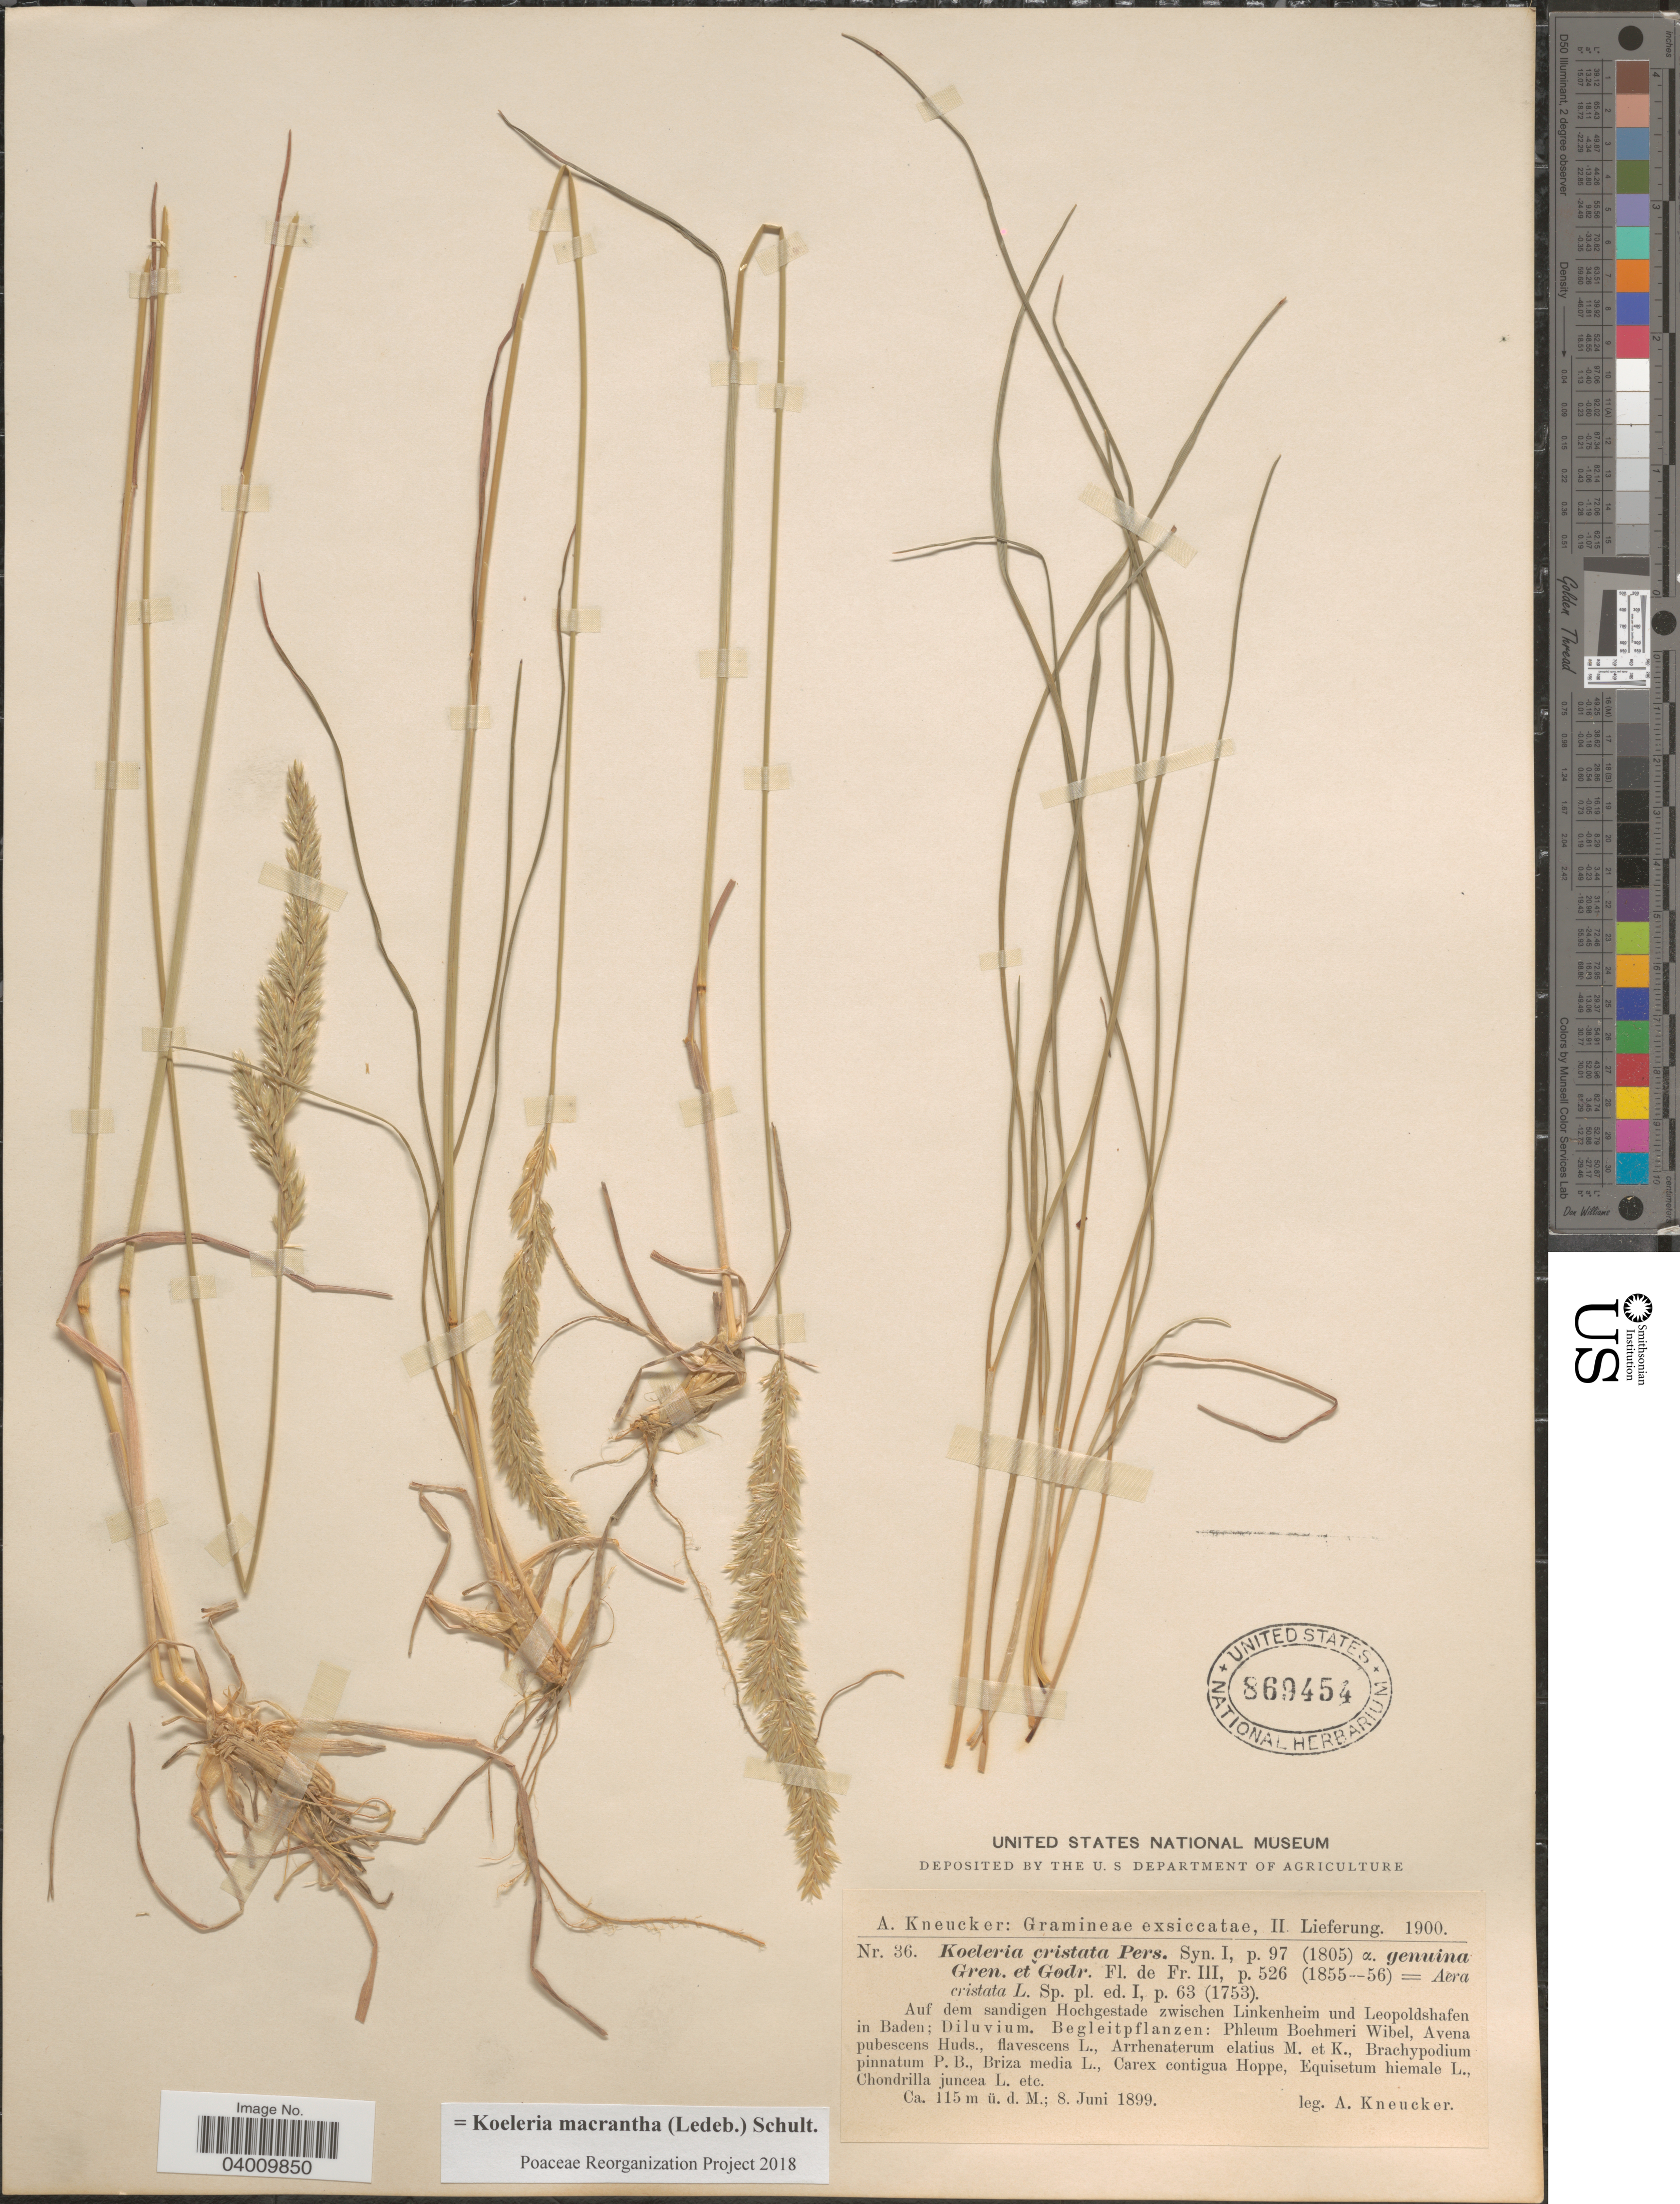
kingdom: Plantae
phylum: Tracheophyta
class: Liliopsida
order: Poales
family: Poaceae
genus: Koeleria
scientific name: Koeleria macrantha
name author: (Ledeb.) Schult.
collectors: A. Kneucker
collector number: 36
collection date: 1899-06-08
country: Germany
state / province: Baden-Württemberg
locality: Auf dem sandigen Hochgestade zwischen Linkenheim und Leopoldshafen in Baden; Diluvium. Begleitpflanzen: Phleum Boehmeri Wibel, Avena pubescens Huds.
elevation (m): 115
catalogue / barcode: US 869454